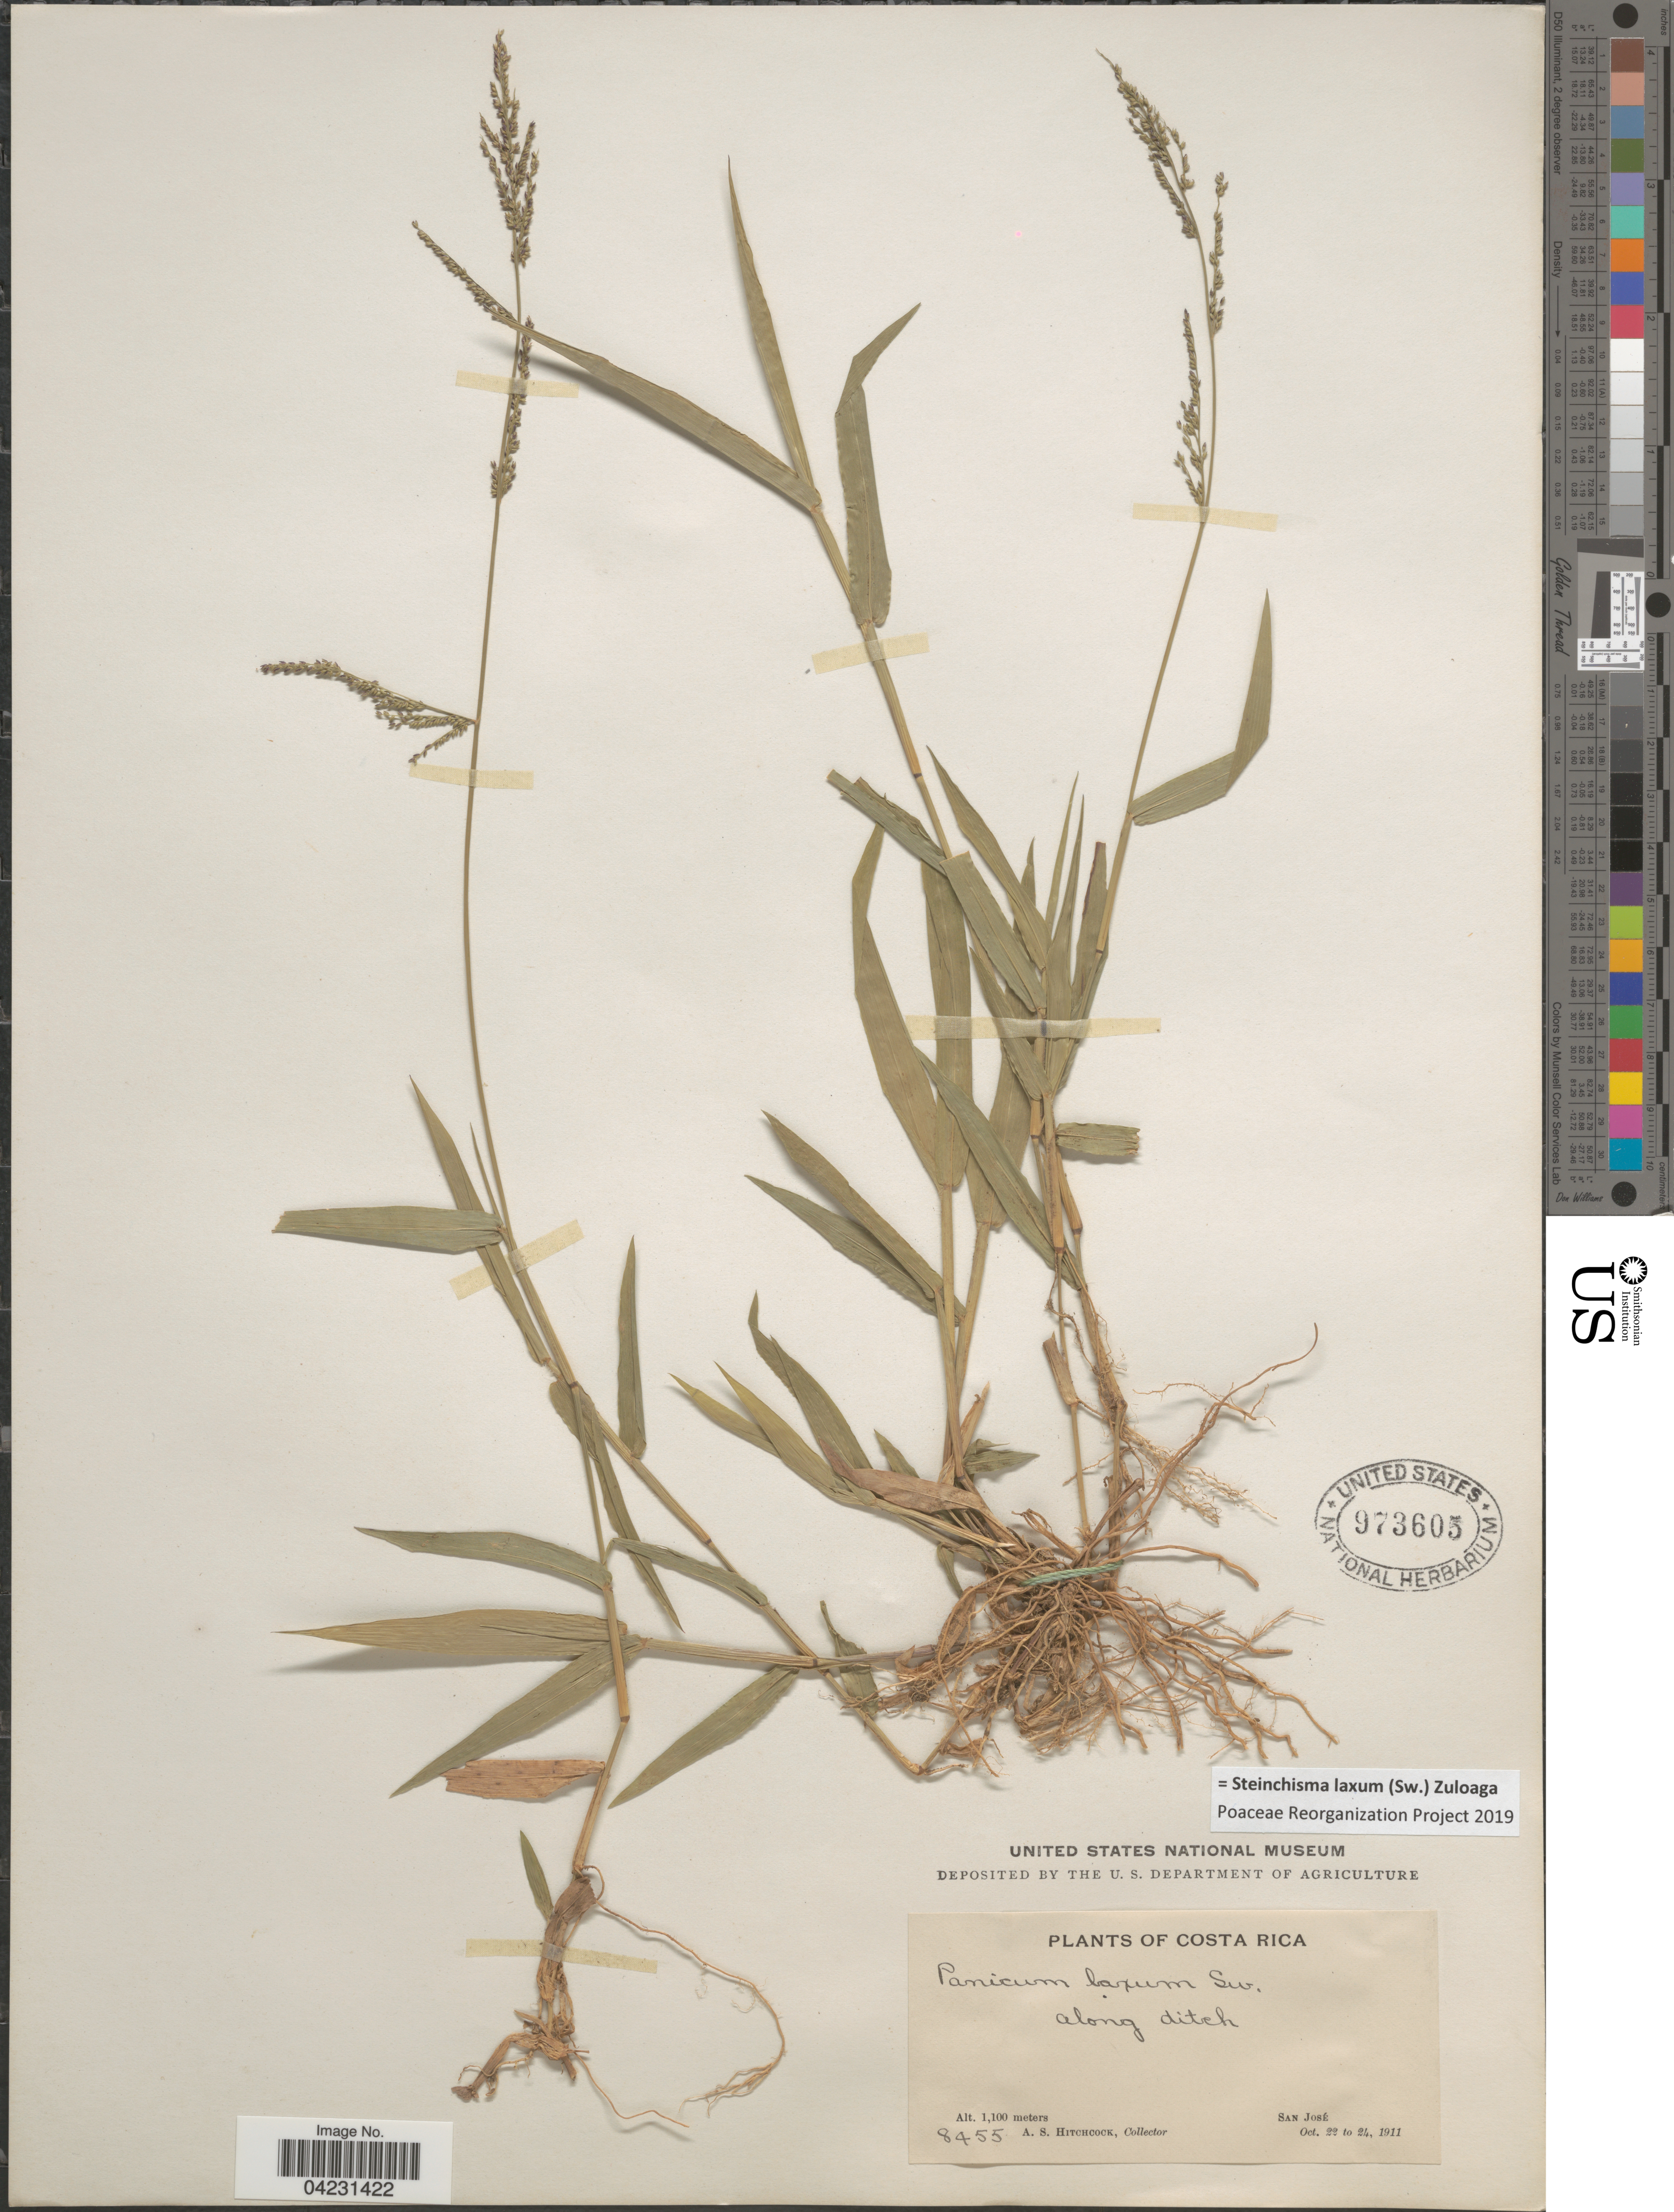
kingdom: Plantae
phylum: Tracheophyta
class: Liliopsida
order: Poales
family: Poaceae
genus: Steinchisma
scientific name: Steinchisma laxum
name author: (Sw.) Zuloaga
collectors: A. S. Hitchcock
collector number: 8455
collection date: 1911-10-22/1911-10-24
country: Costa Rica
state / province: San José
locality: Along ditch.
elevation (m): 1100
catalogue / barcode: US 973605